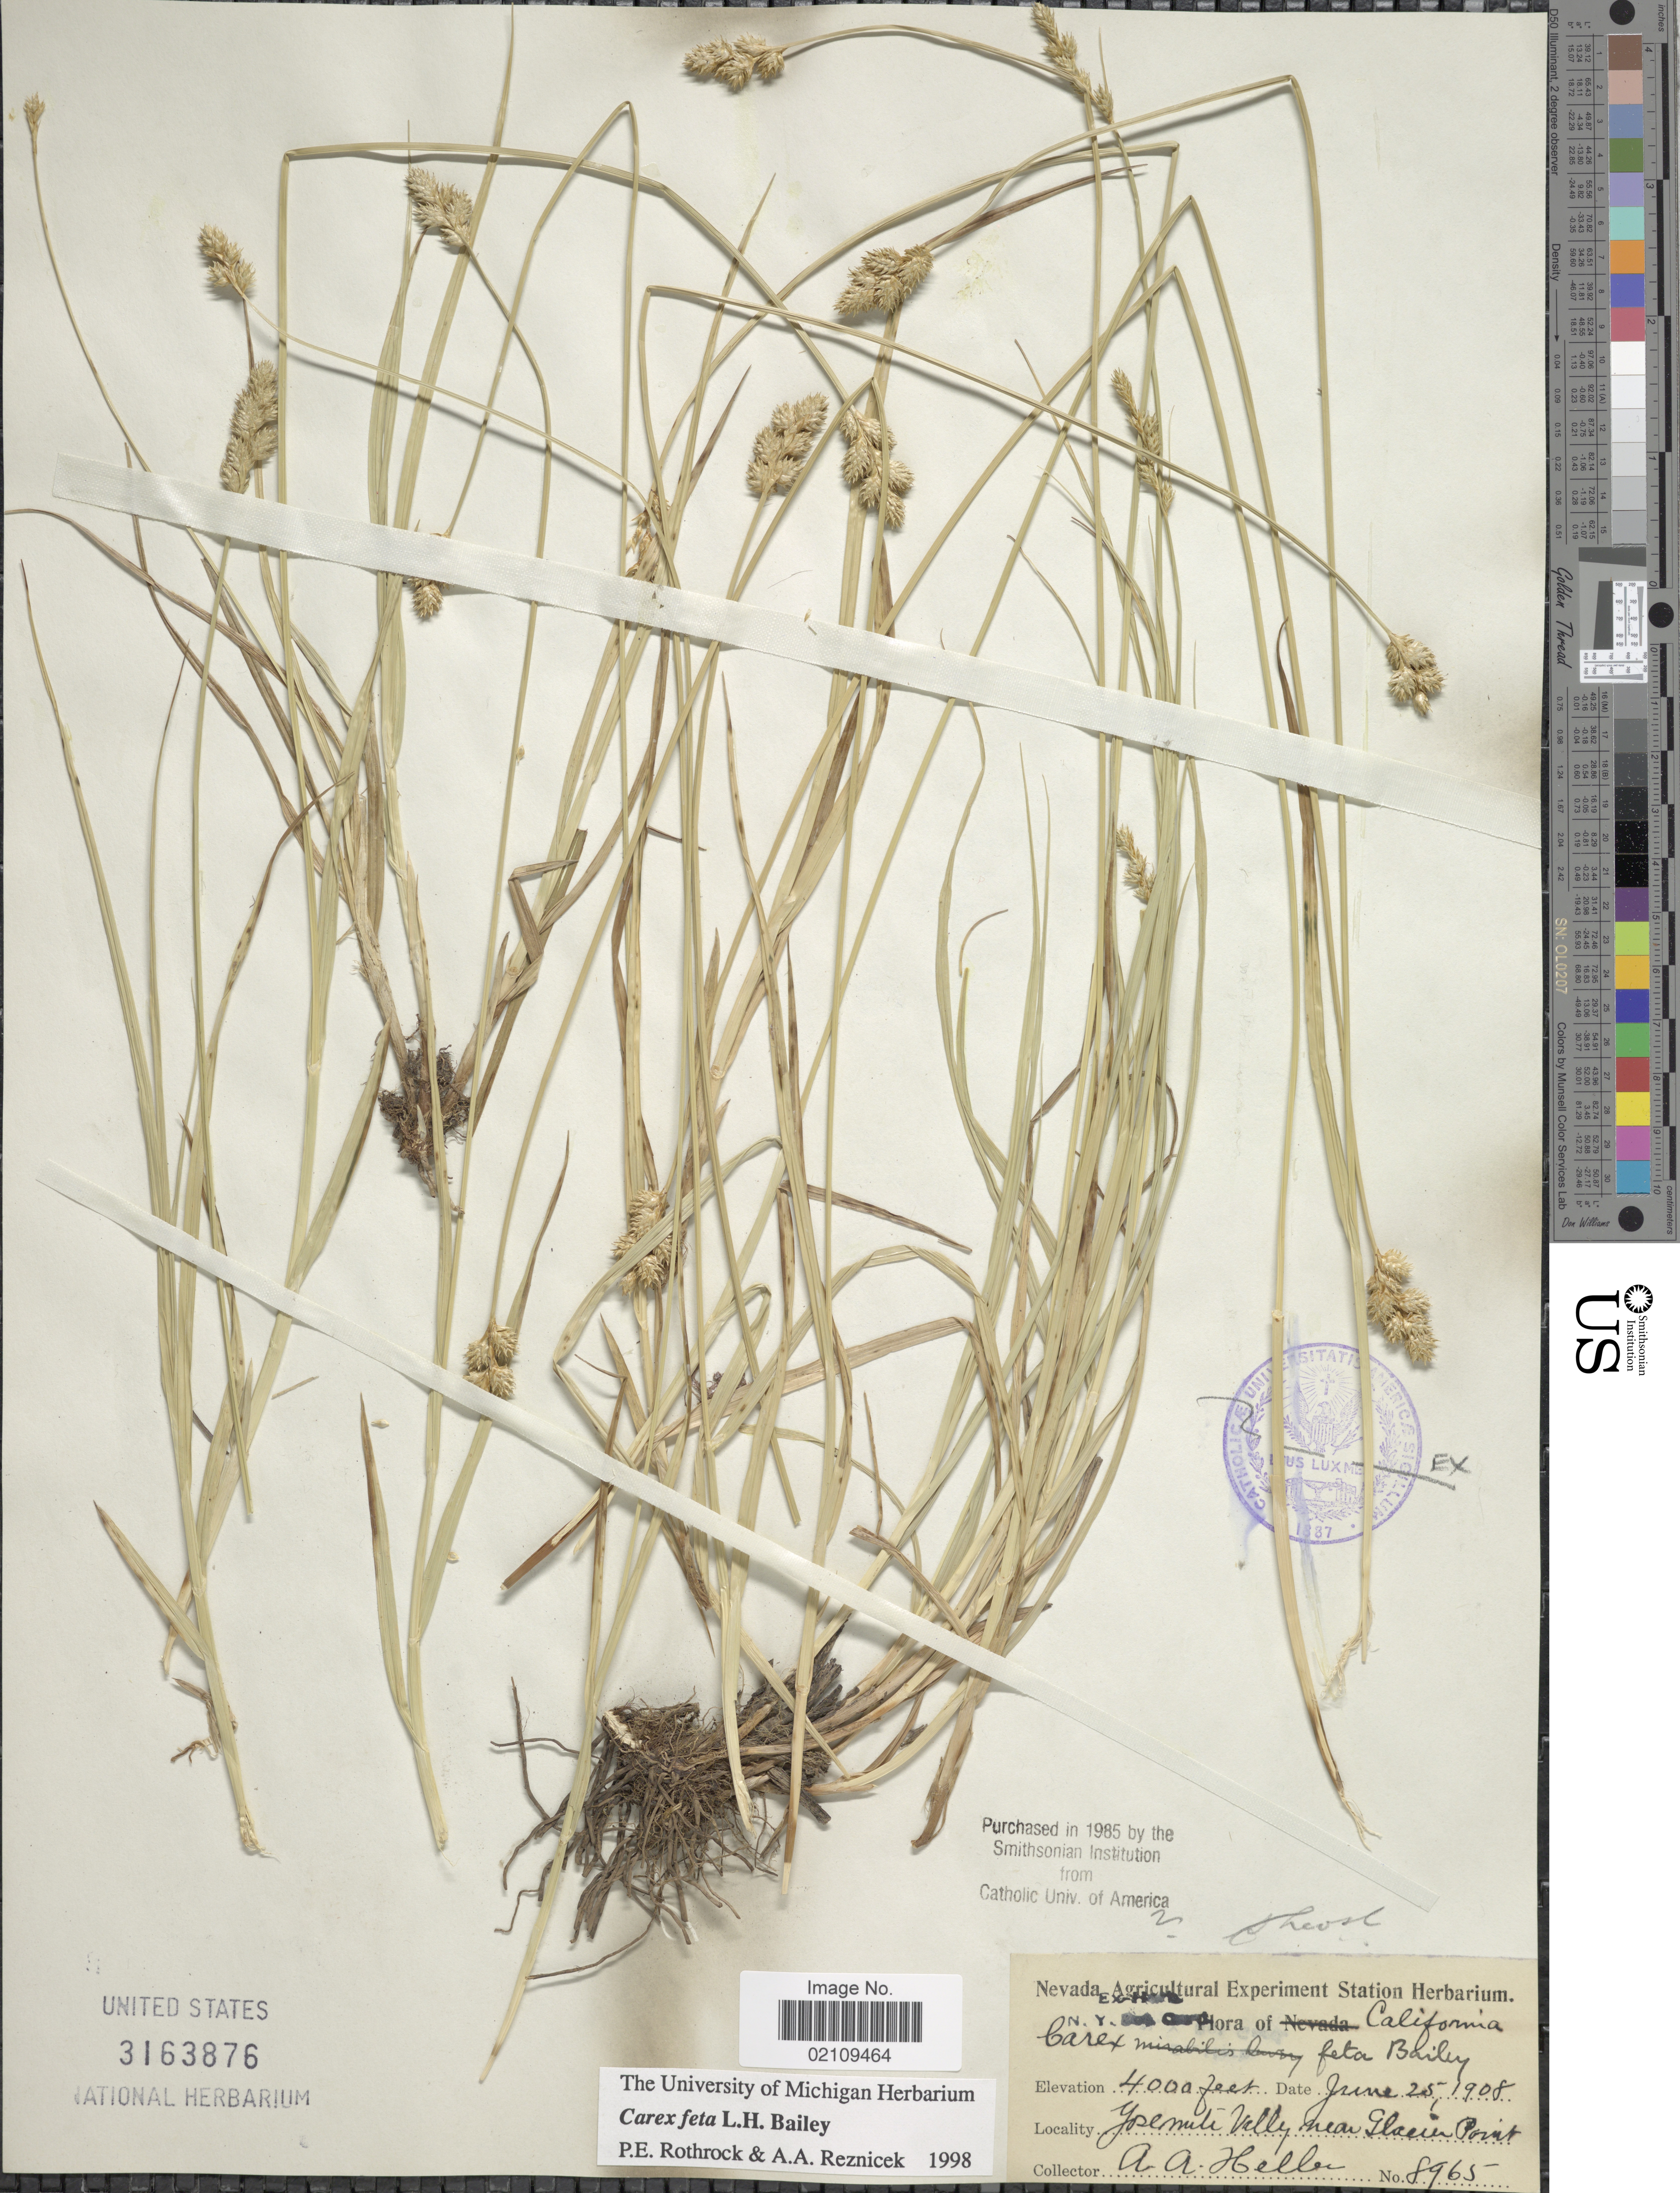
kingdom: Plantae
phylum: Tracheophyta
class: Liliopsida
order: Poales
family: Cyperaceae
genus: Carex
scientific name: Carex feta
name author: L.H. Bailey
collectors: A. A. Heller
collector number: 8965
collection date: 1908-06-25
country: United States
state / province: California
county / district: Mariposa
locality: Yosemite Valley near Glacier Point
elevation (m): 1219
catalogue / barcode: US 3163876